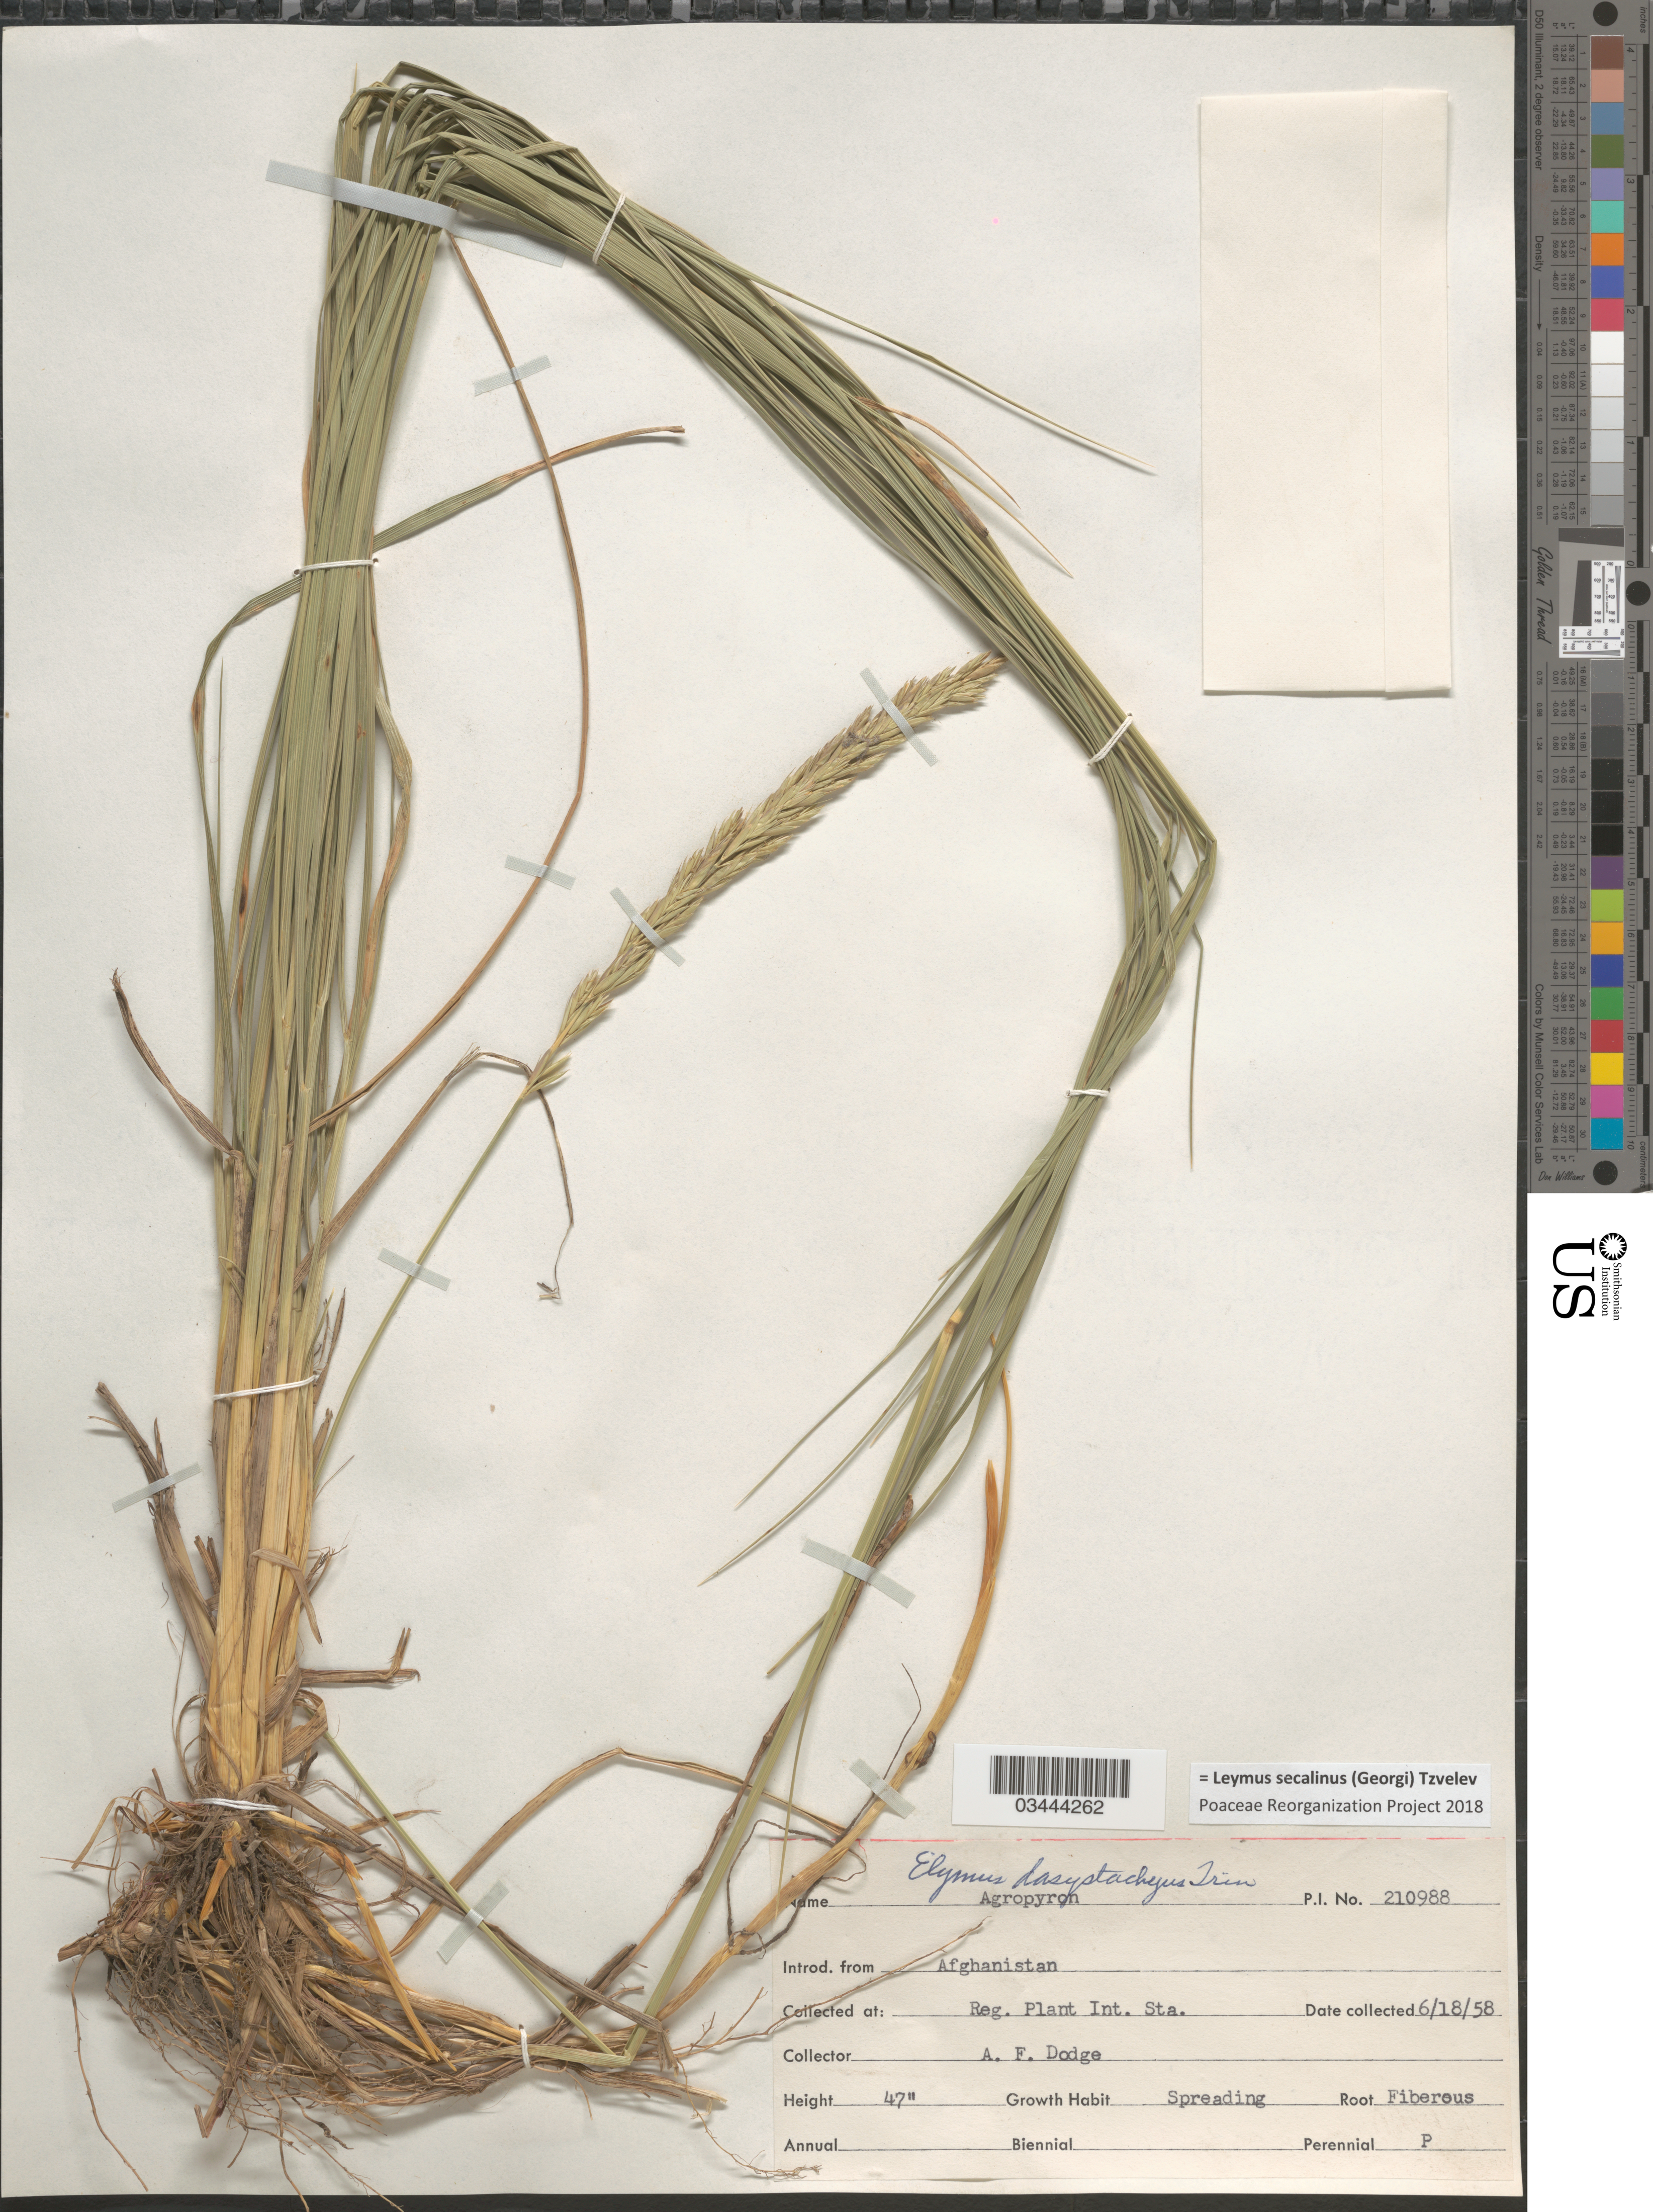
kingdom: Plantae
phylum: Tracheophyta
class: Liliopsida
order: Poales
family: Poaceae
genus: Leymus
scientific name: Leymus secalinus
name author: (Georgi) Tzvelev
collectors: A. Dodge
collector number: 210988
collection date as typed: Transcribed d/m/y: 18/6/58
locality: Reg. Plant Int. Sta.